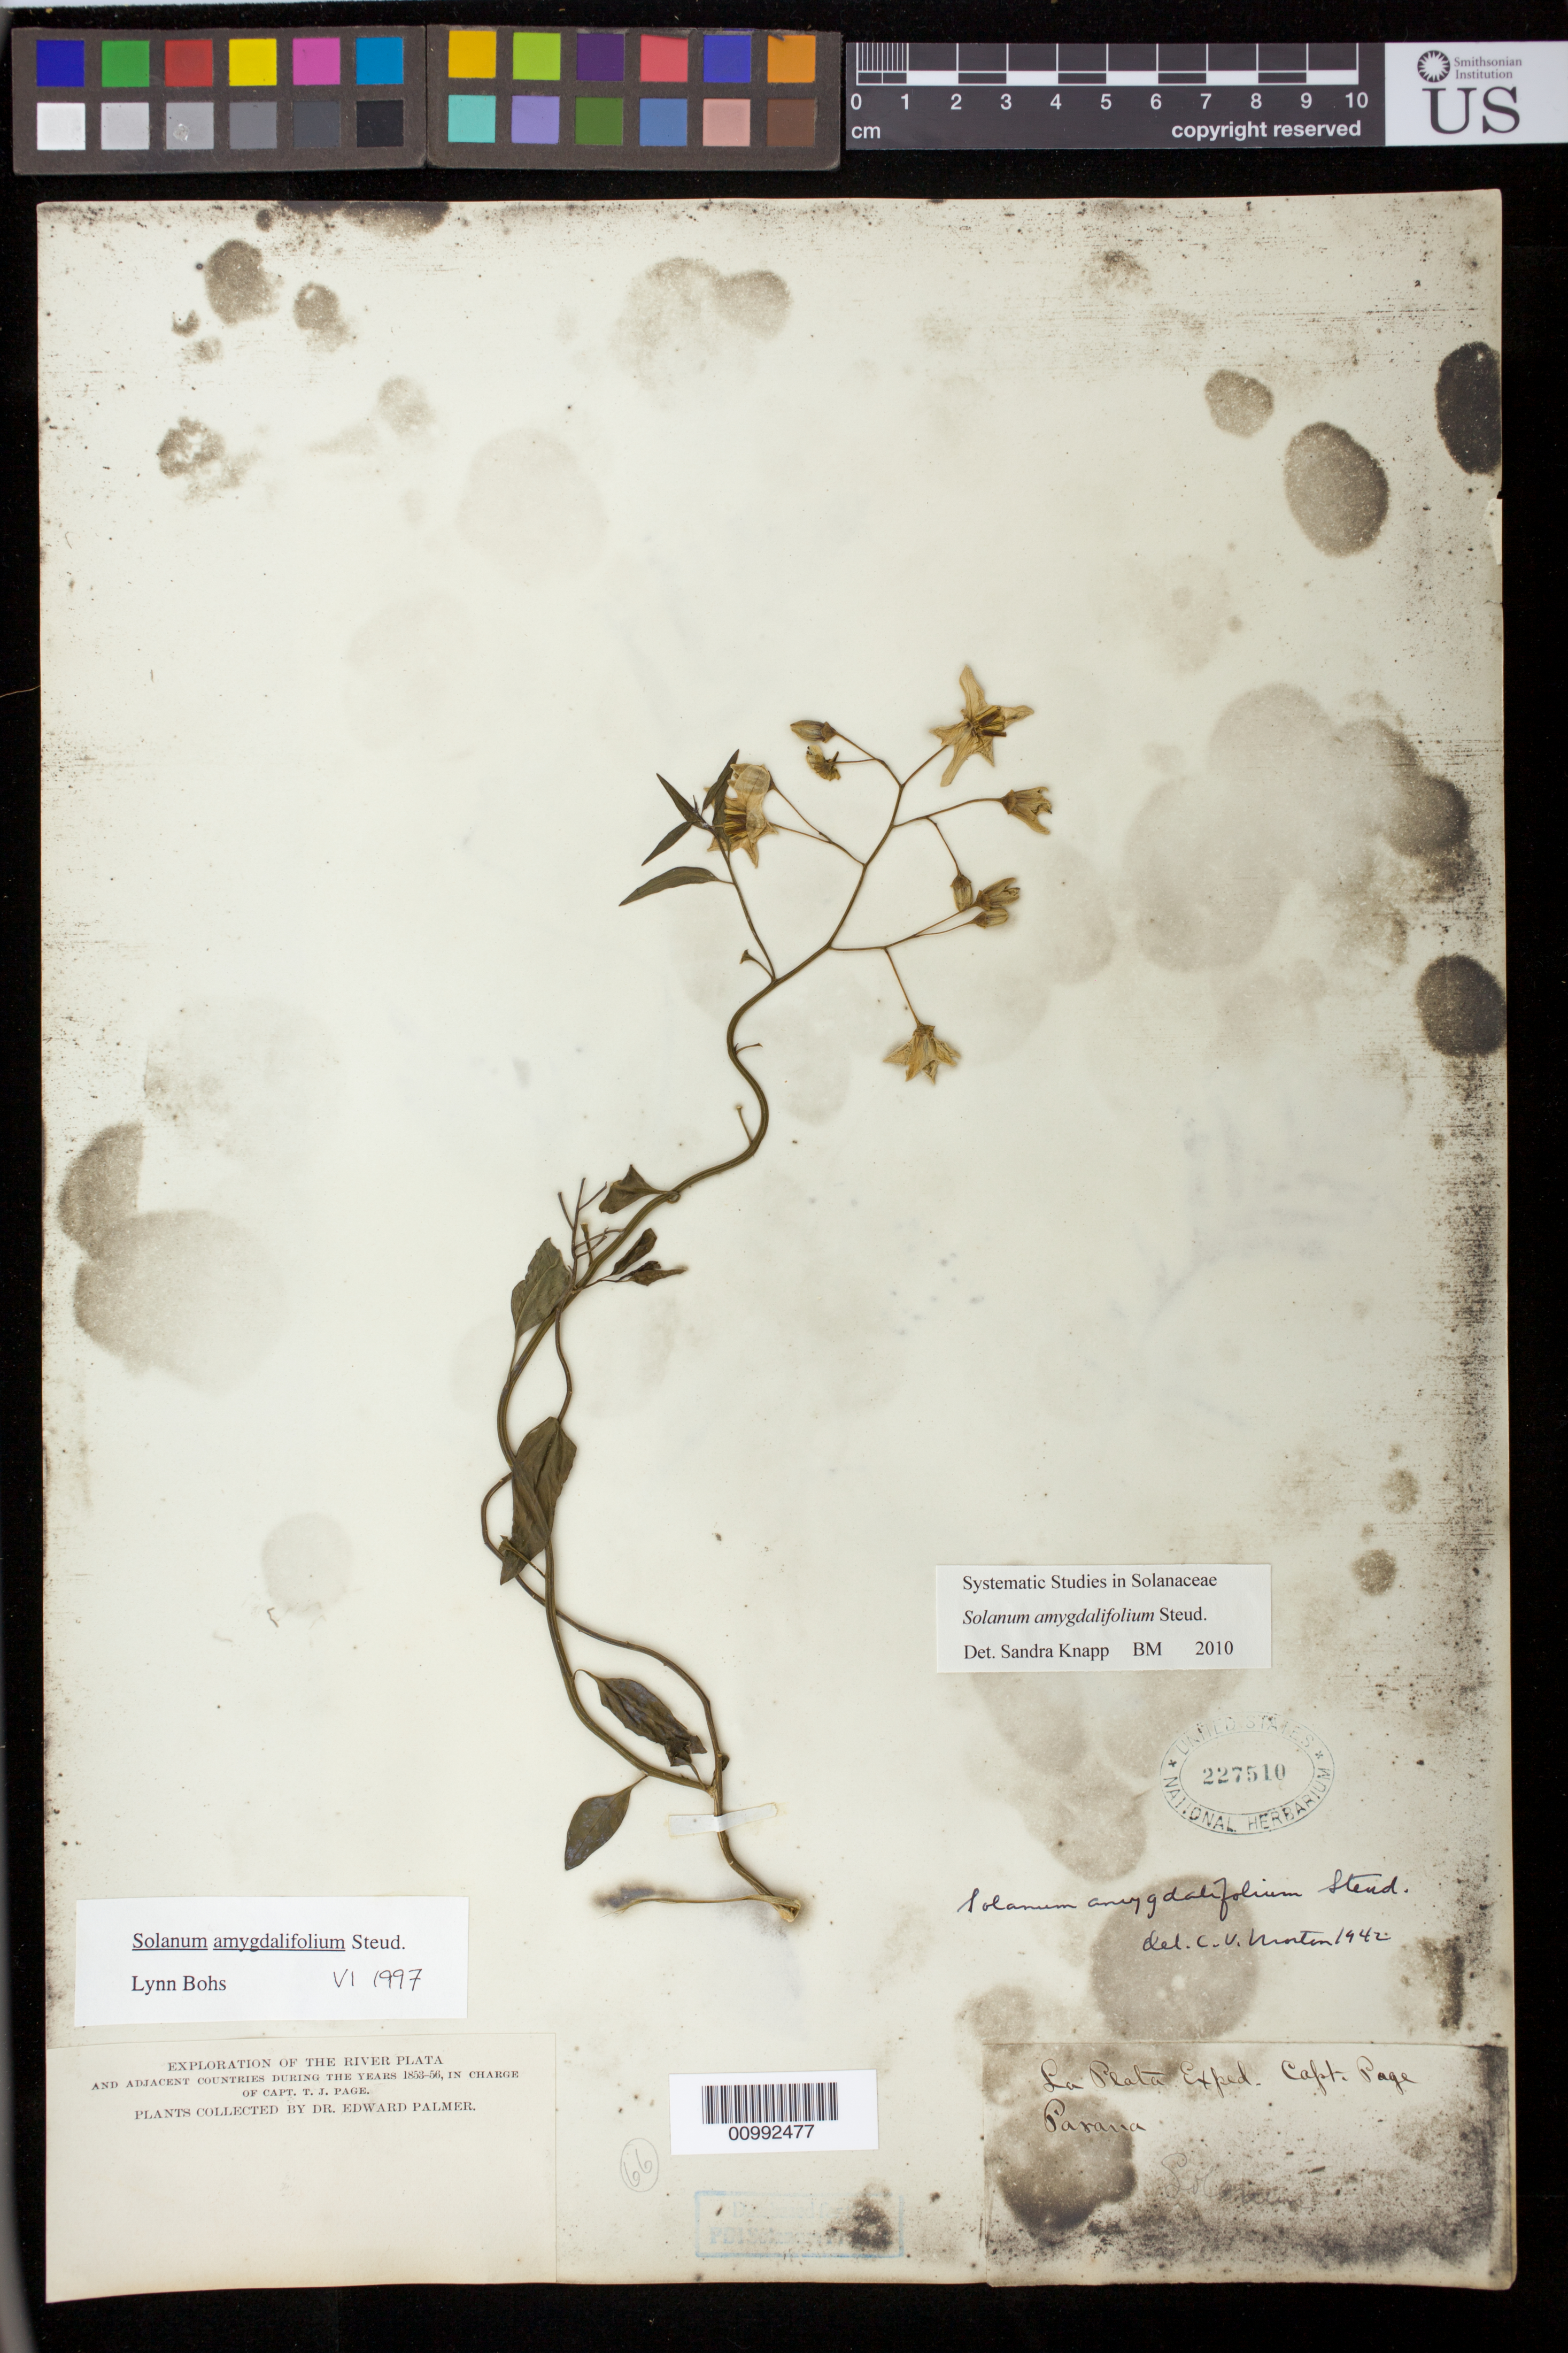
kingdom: Plantae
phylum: Tracheophyta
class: Magnoliopsida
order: Solanales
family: Solanaceae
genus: Solanum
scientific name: Solanum amygdalifolium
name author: Steud.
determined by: Knapp, S. D.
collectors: E. Palmer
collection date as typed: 1853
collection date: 1853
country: Paraguay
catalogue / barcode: US 227510